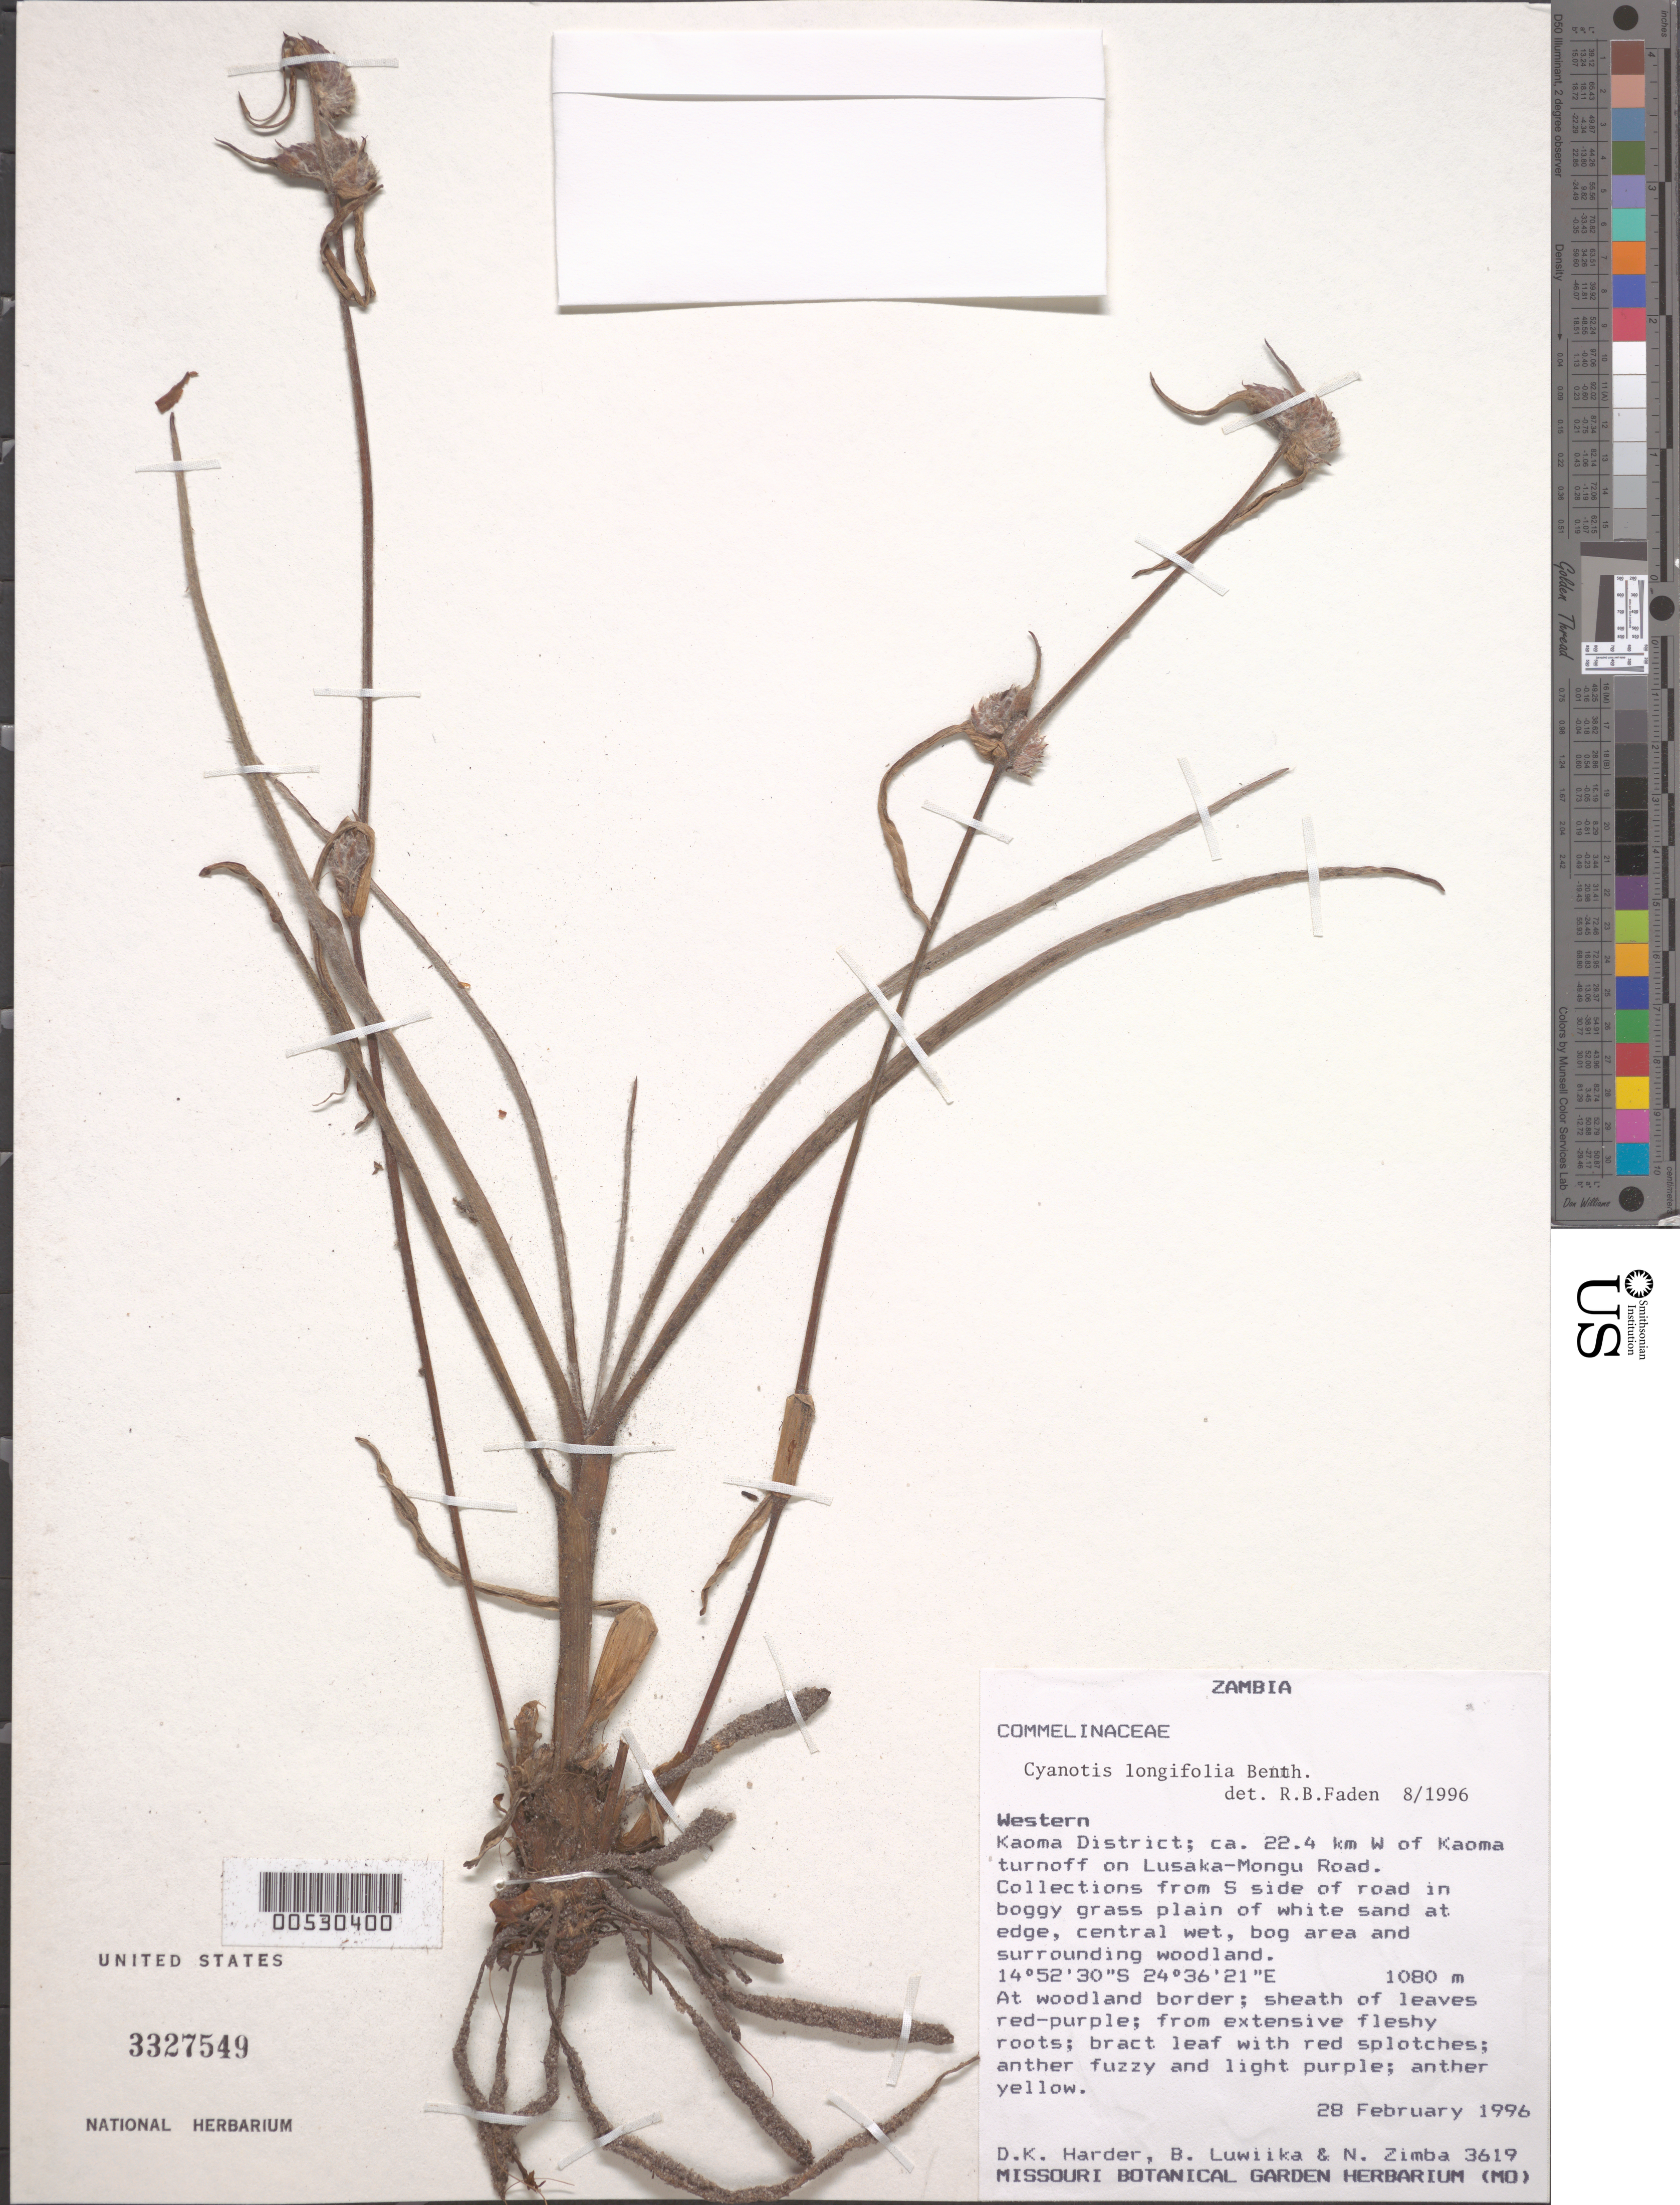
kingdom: Plantae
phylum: Tracheophyta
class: Liliopsida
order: Commelinales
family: Commelinaceae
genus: Cyanotis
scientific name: Cyanotis longifolia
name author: Benth.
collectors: D. Harder, B. Luwiika & N. B. Zimba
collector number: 3619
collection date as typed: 28 Feb 1996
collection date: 1996-02-28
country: Zambia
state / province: Western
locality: Koama dist., s of kalamba village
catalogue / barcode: US 3327549